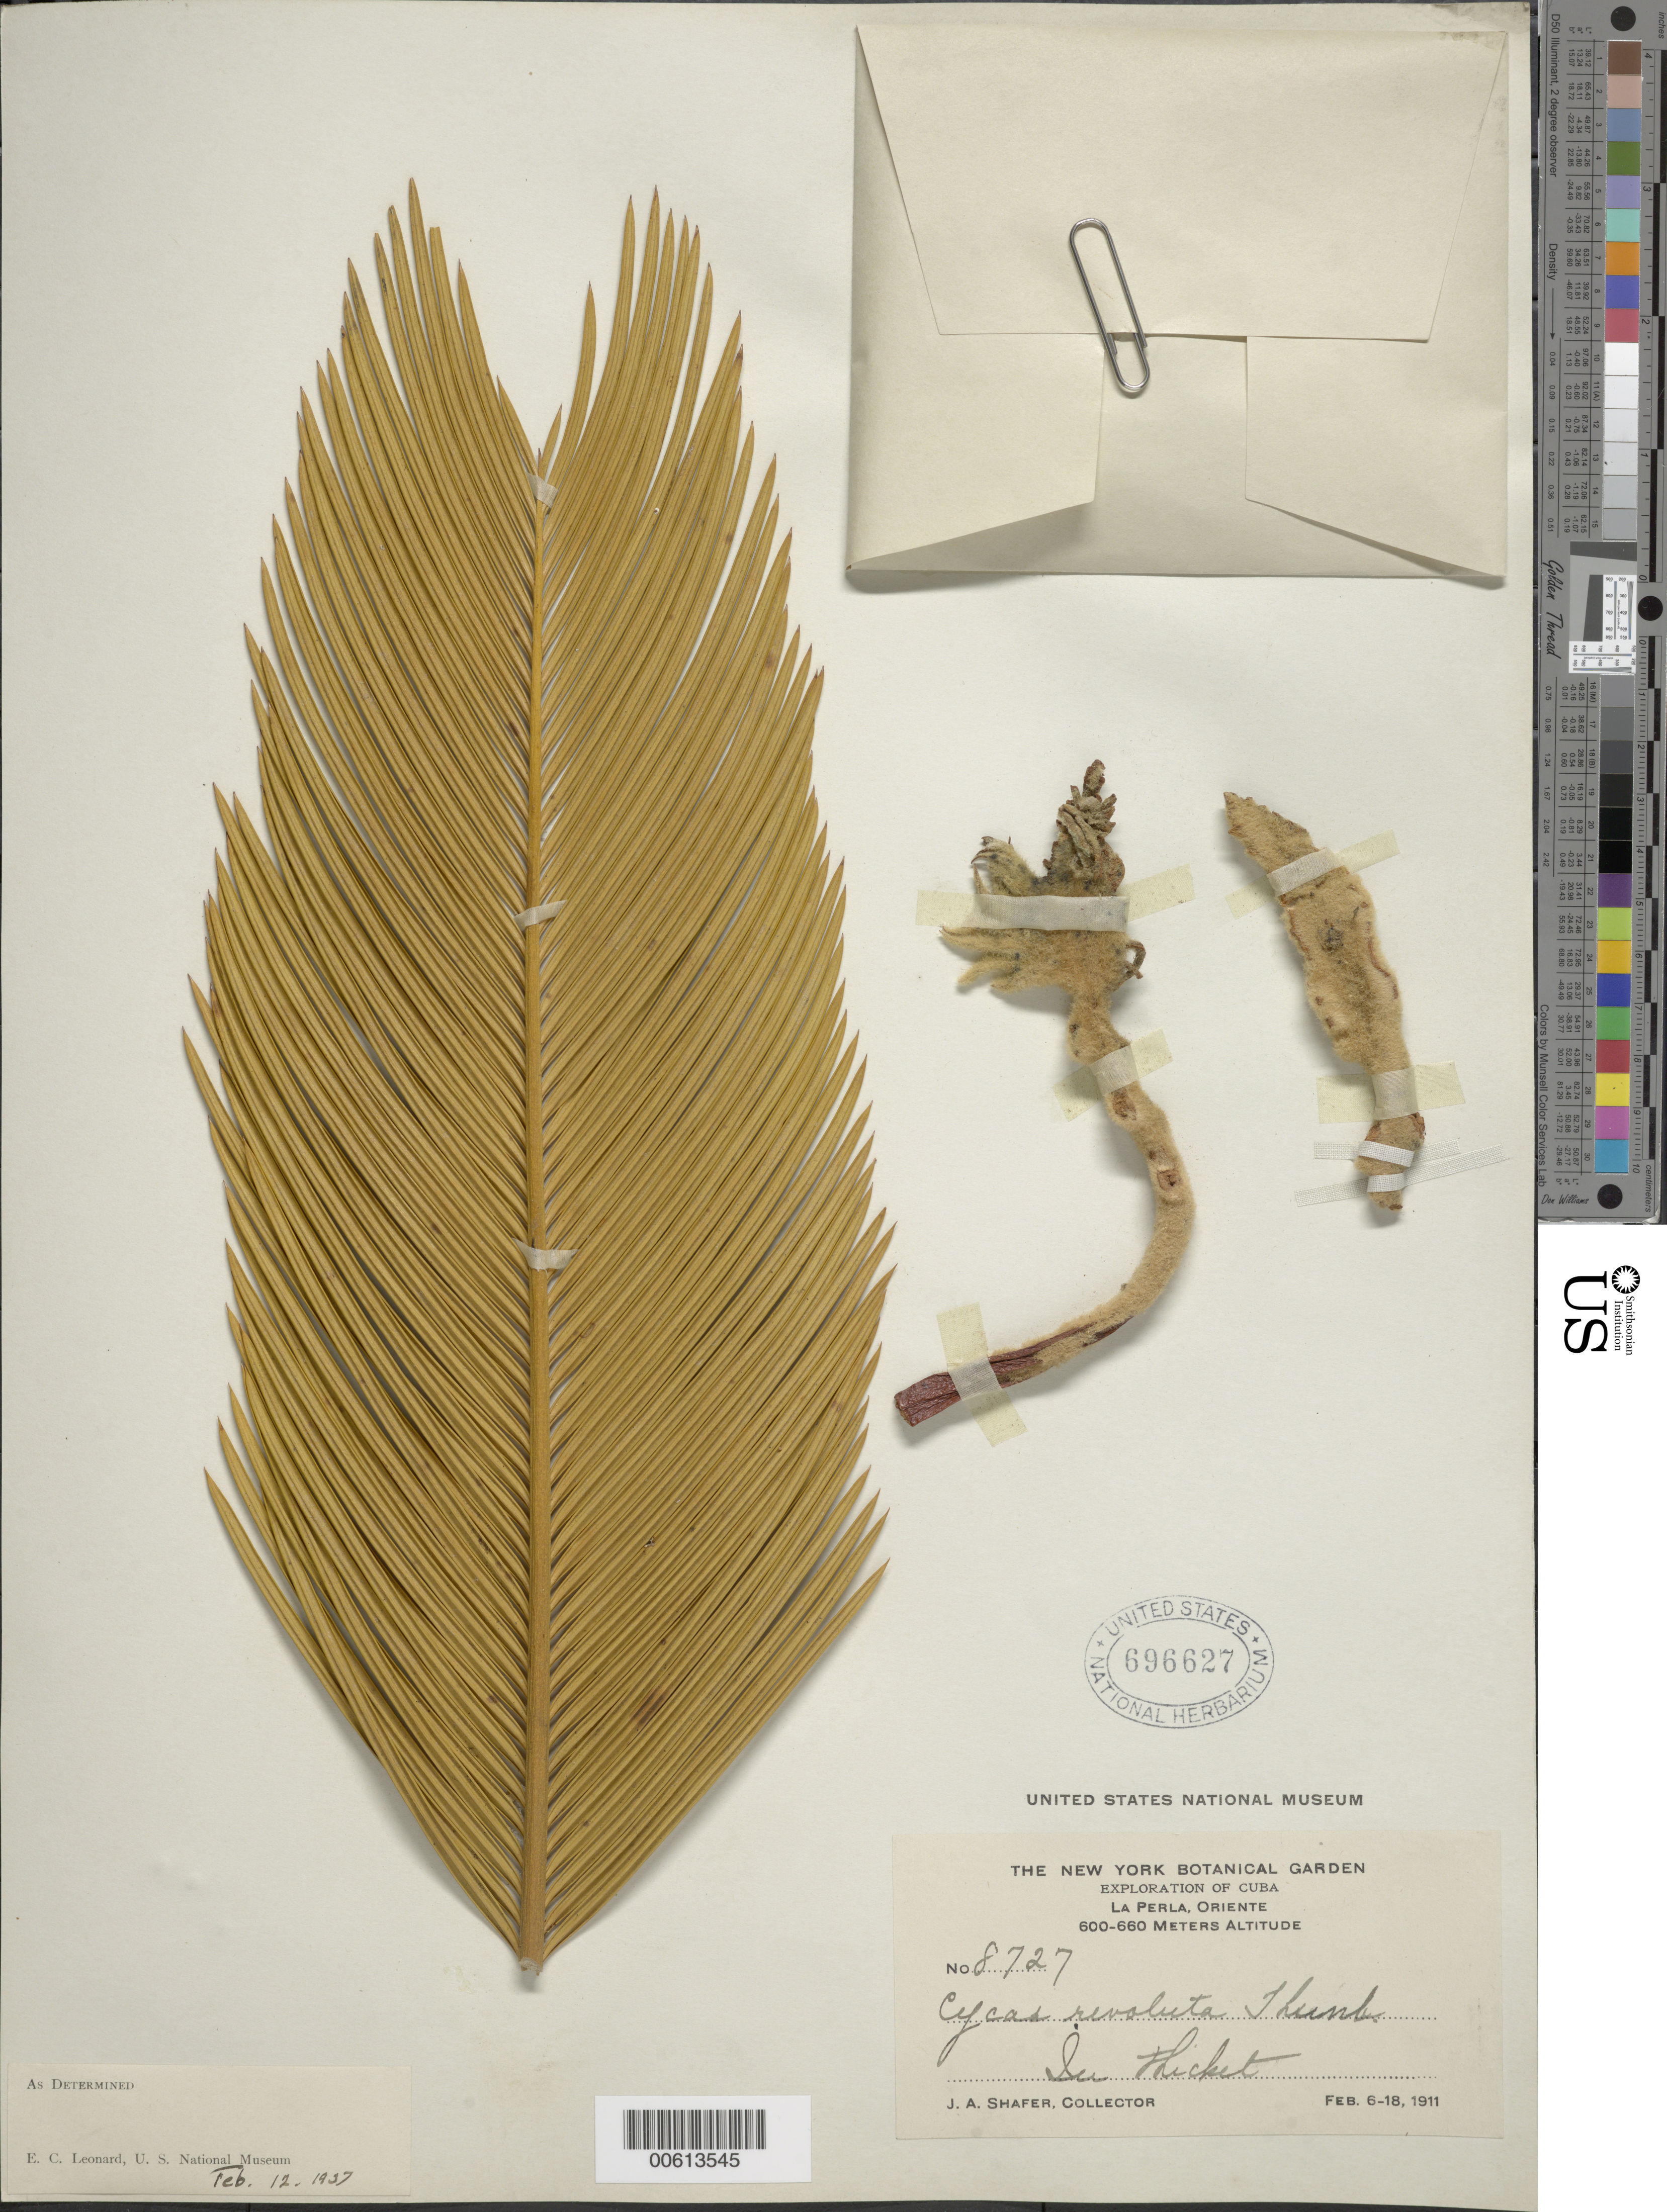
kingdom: Plantae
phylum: Tracheophyta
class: Cycadopsida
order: Cycadales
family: Cycadaceae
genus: Cycas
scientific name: Cycas revoluta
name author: Thunb.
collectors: J. A. Shafer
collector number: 8727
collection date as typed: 06 Feb 1911 to 18 Feb 1911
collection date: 1911-02-06/1911-02-18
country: Cuba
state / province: Santiago de Cuba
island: Greater Antilles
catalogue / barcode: US 696627